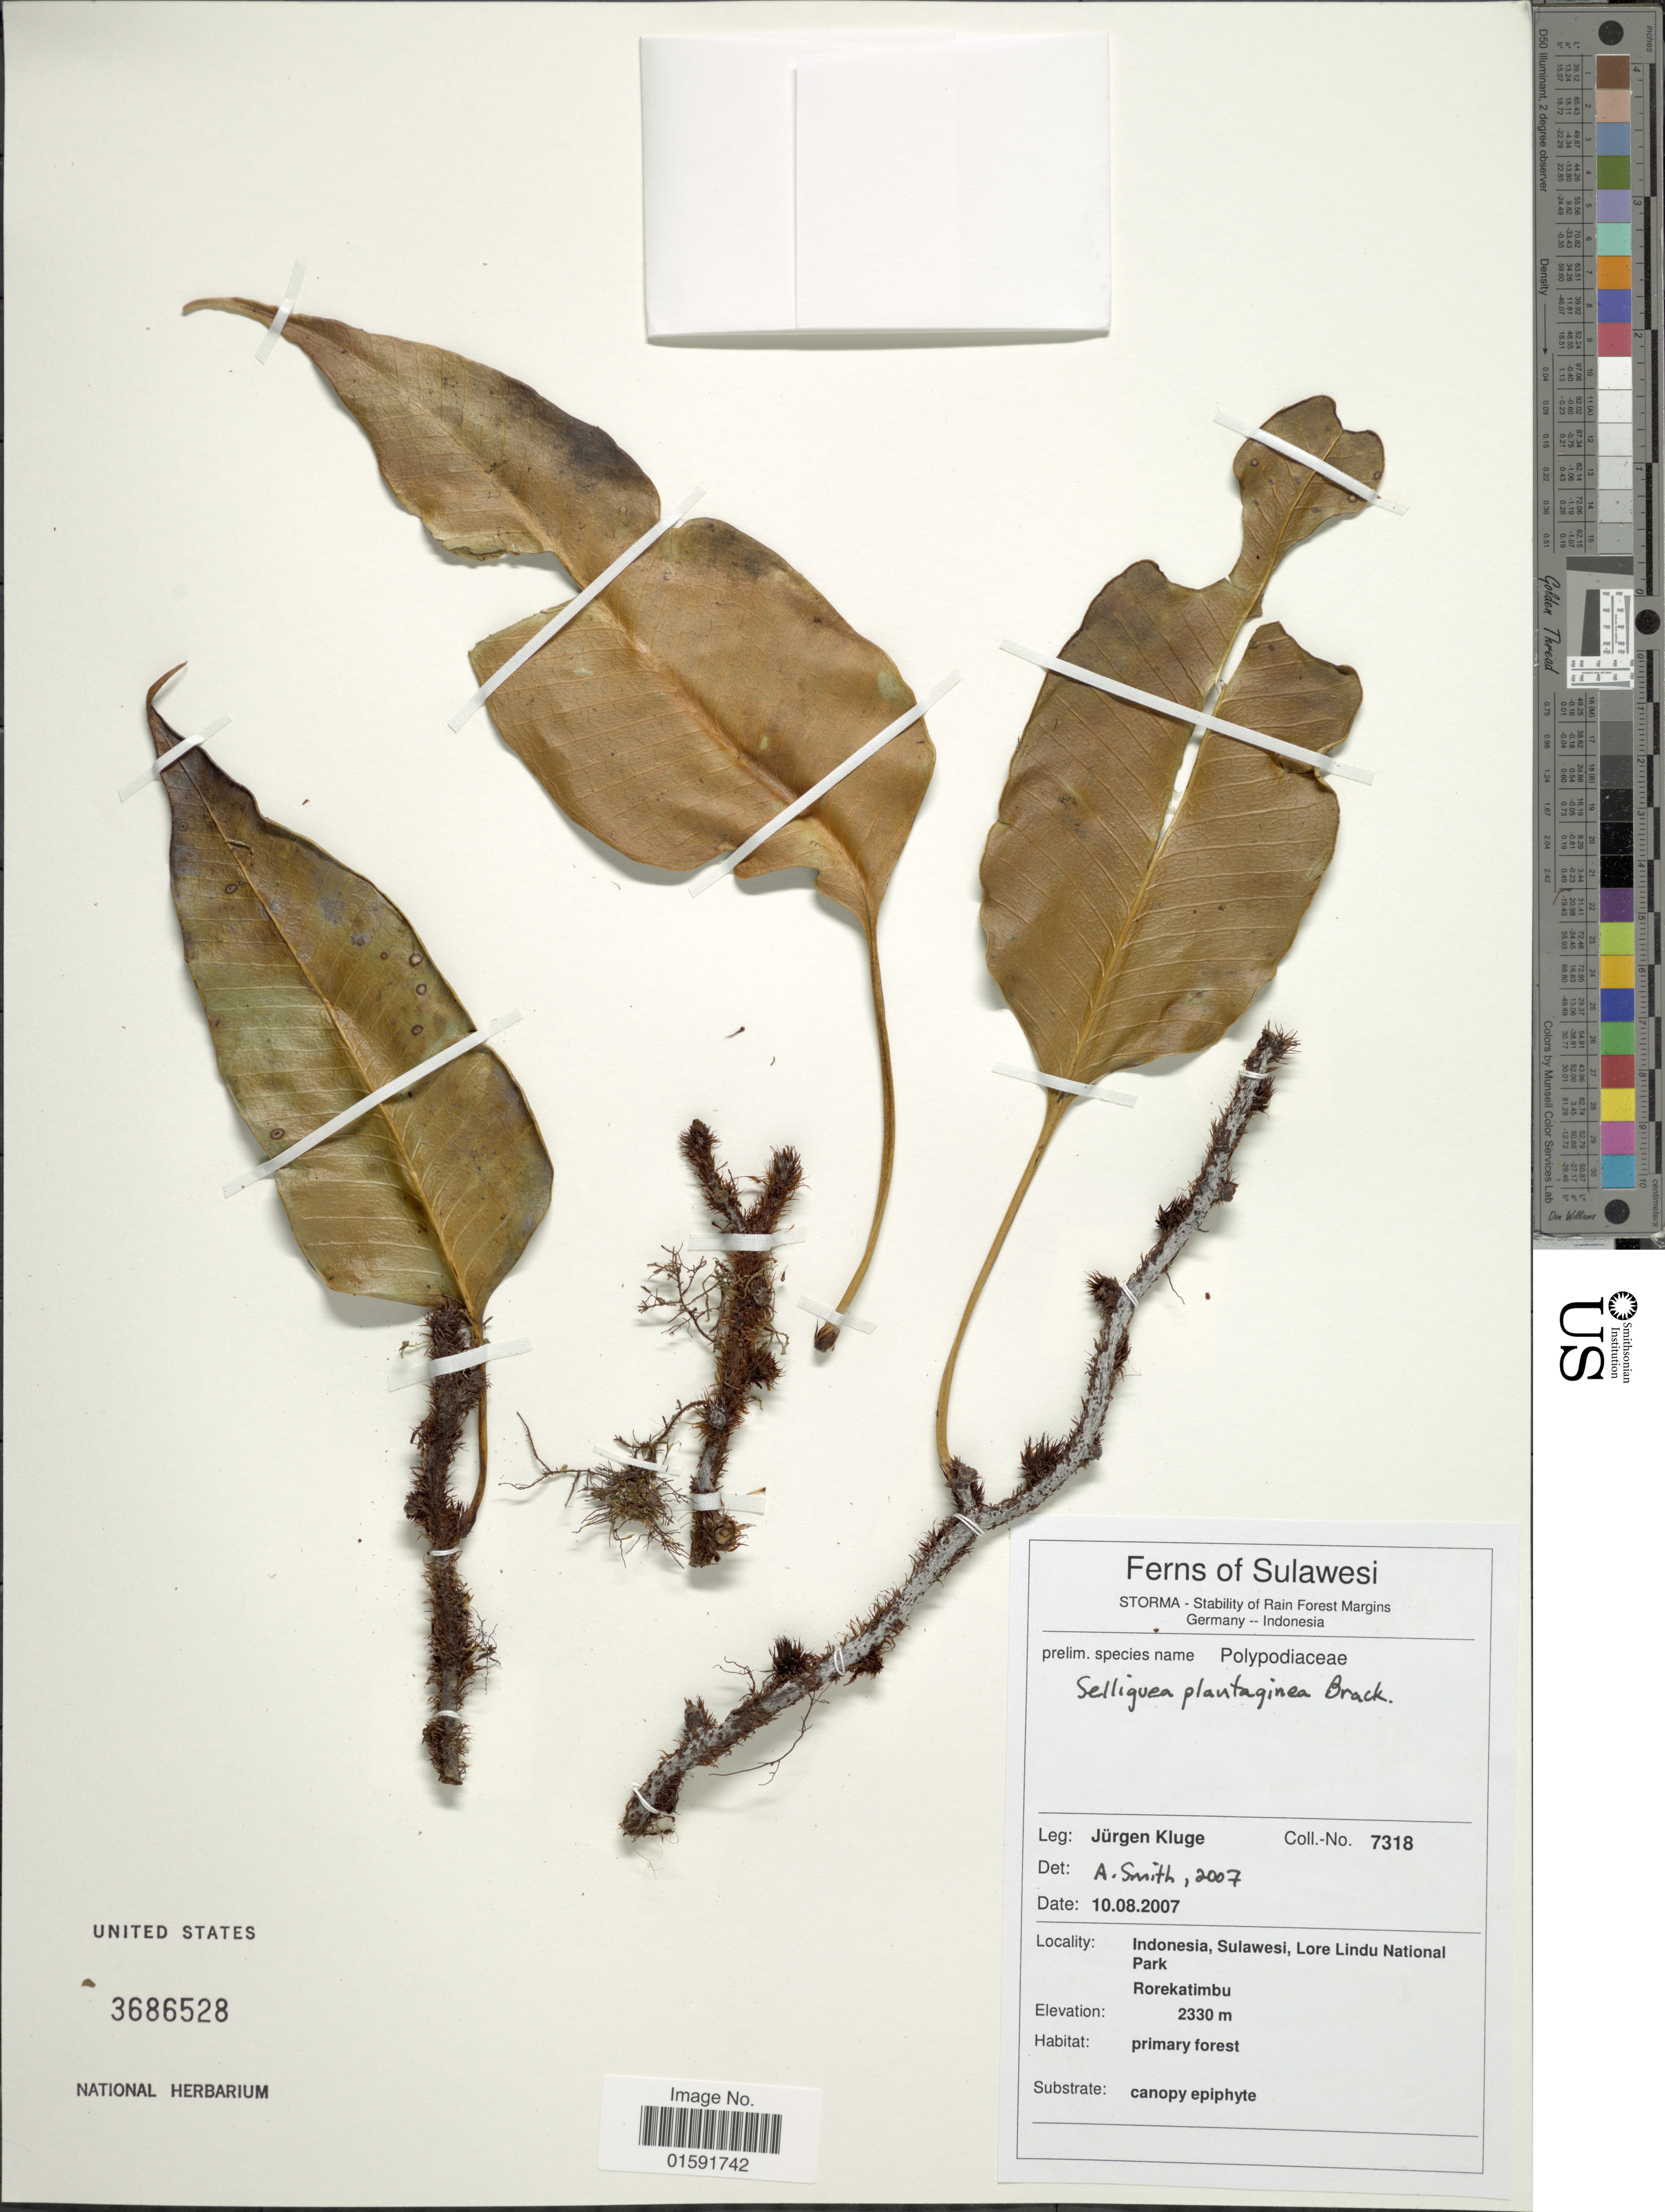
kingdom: Plantae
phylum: Tracheophyta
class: Polypodiopsida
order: Polypodiales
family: Polypodiaceae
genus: Selliguea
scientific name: Selliguea plantaginea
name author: Brack. in Wilkes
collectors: J. Kluge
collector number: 7318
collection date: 2007-08-10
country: Indonesia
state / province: Sulawesi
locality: Lore Lindo National Park, Rorekatimbu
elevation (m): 2330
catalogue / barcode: US 3686528